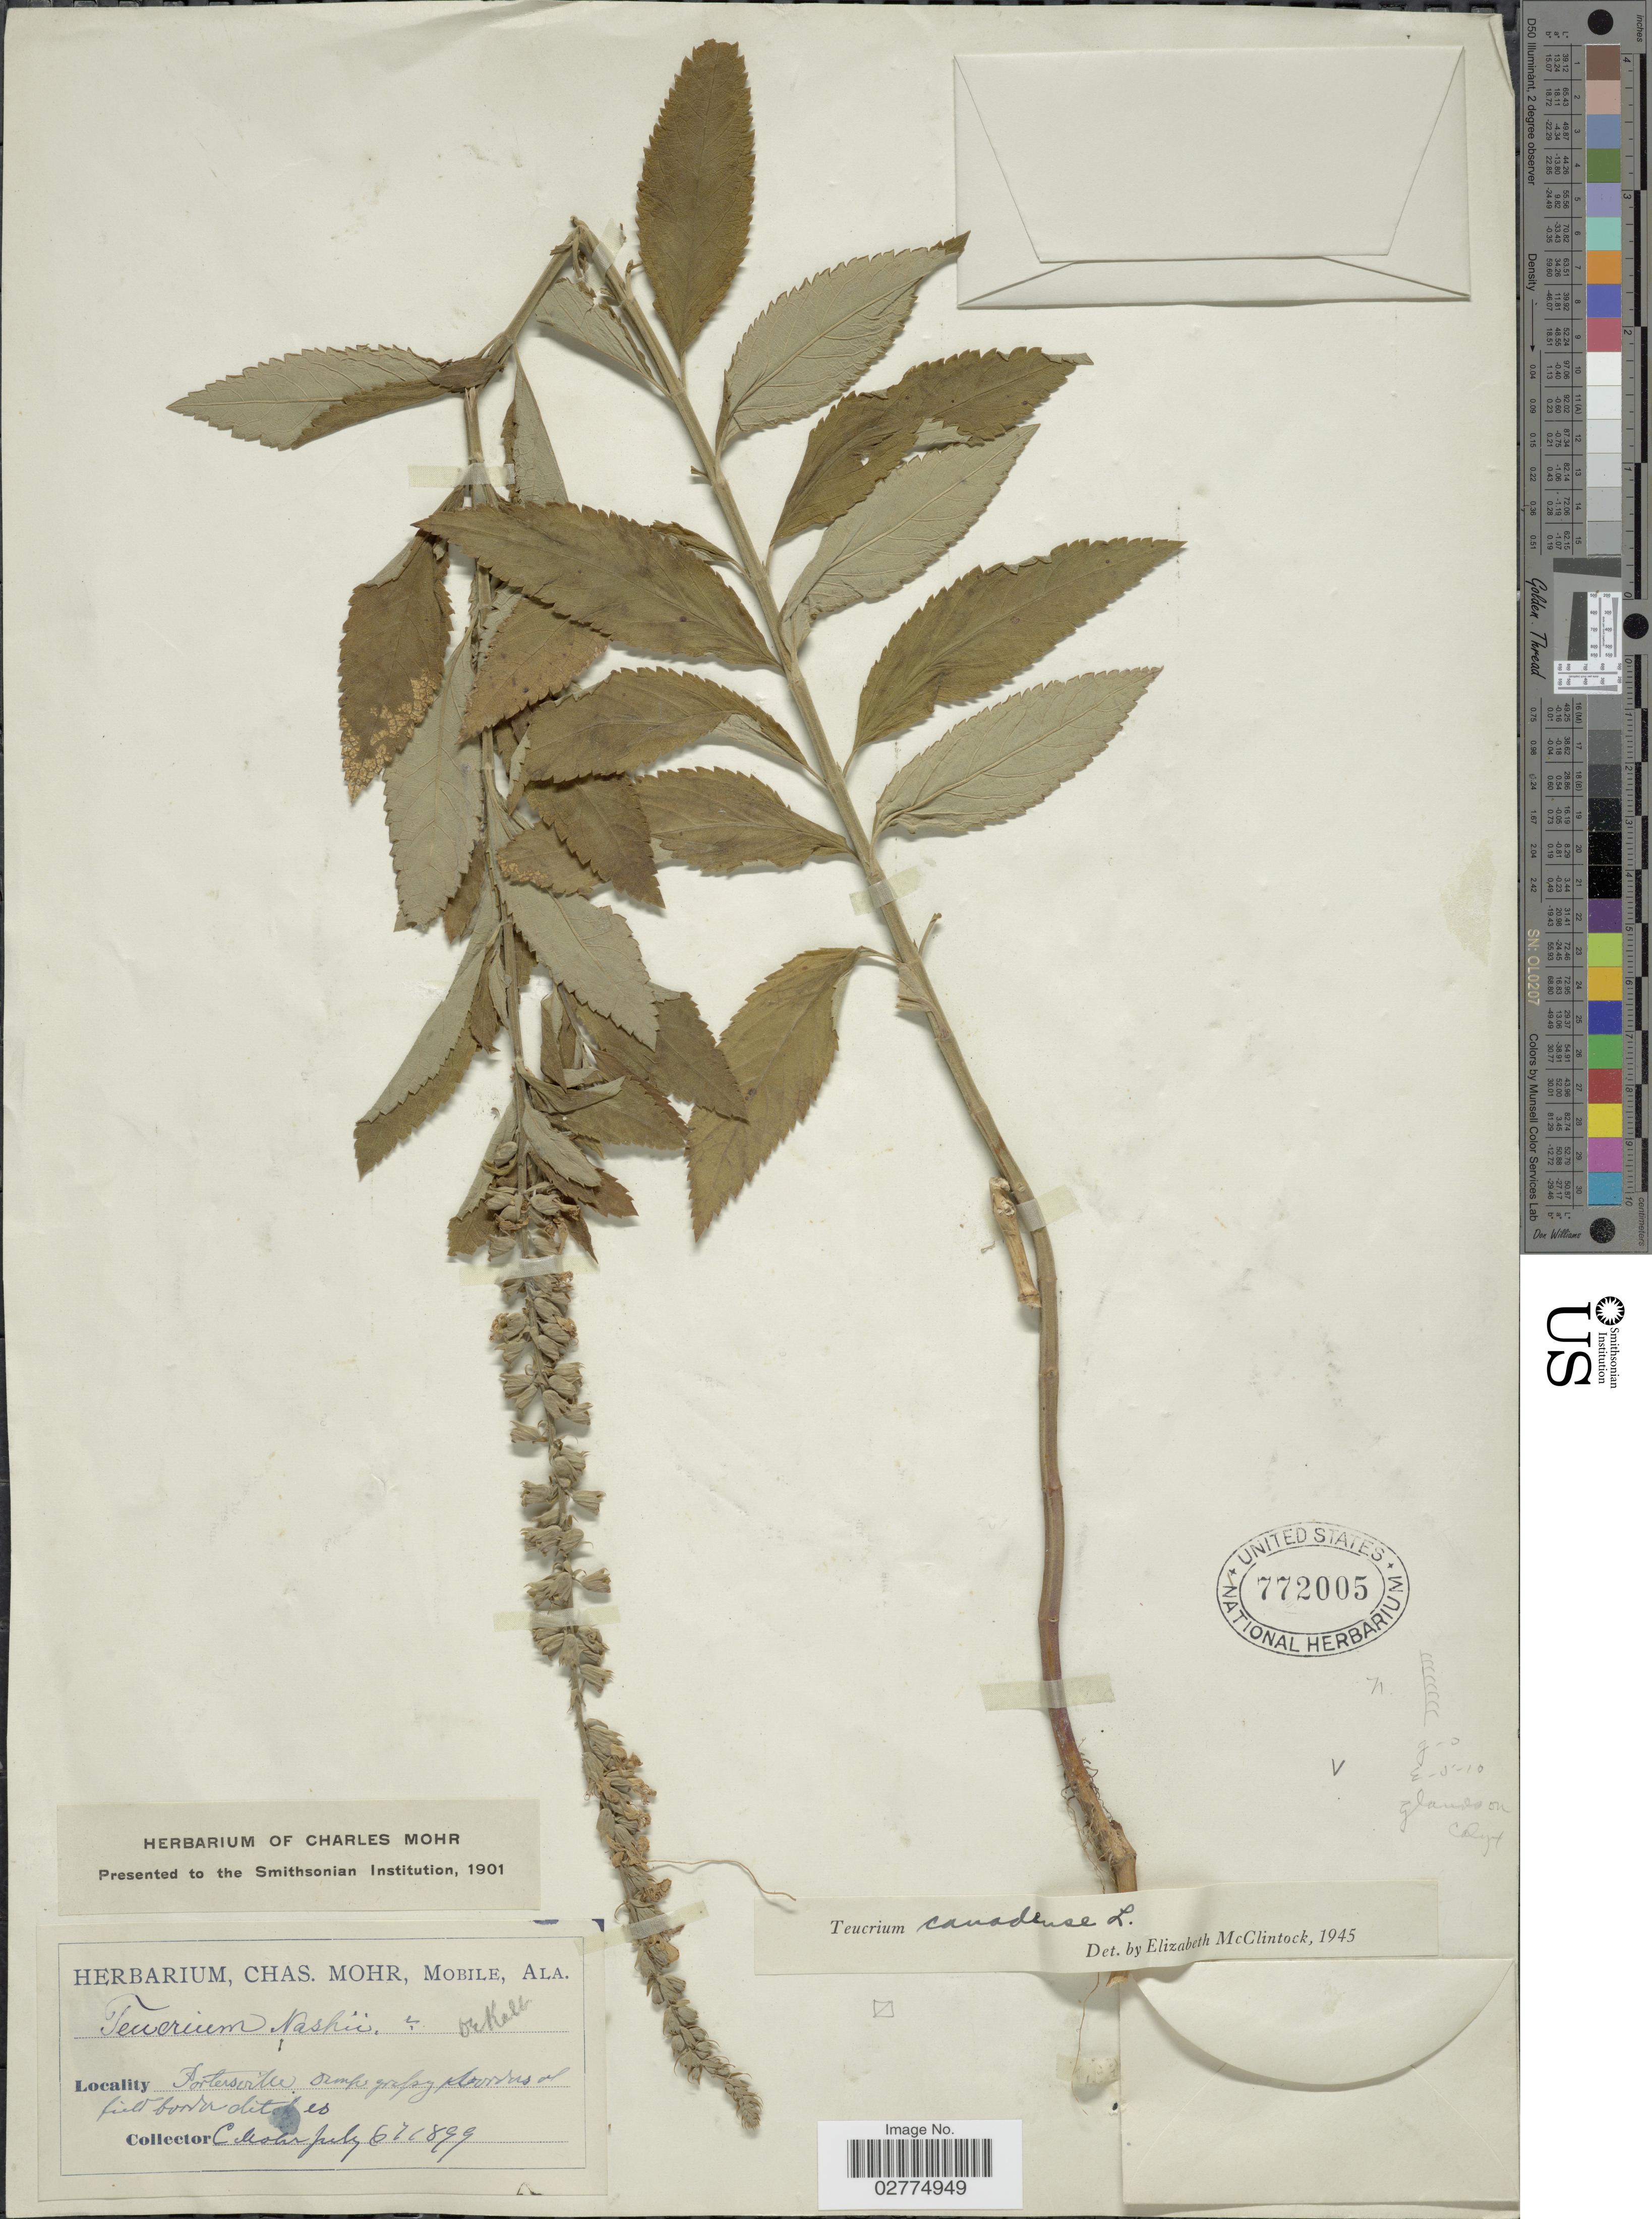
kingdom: Plantae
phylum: Tracheophyta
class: Magnoliopsida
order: Lamiales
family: Lamiaceae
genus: Teucrium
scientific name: Teucrium canadense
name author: L.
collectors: Mohr, C. T. (herbarium)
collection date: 1899-07-06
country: United States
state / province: Alabama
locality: DeKalb. Portersville. Damp grassy borders at field bords dit es.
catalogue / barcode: US 772005